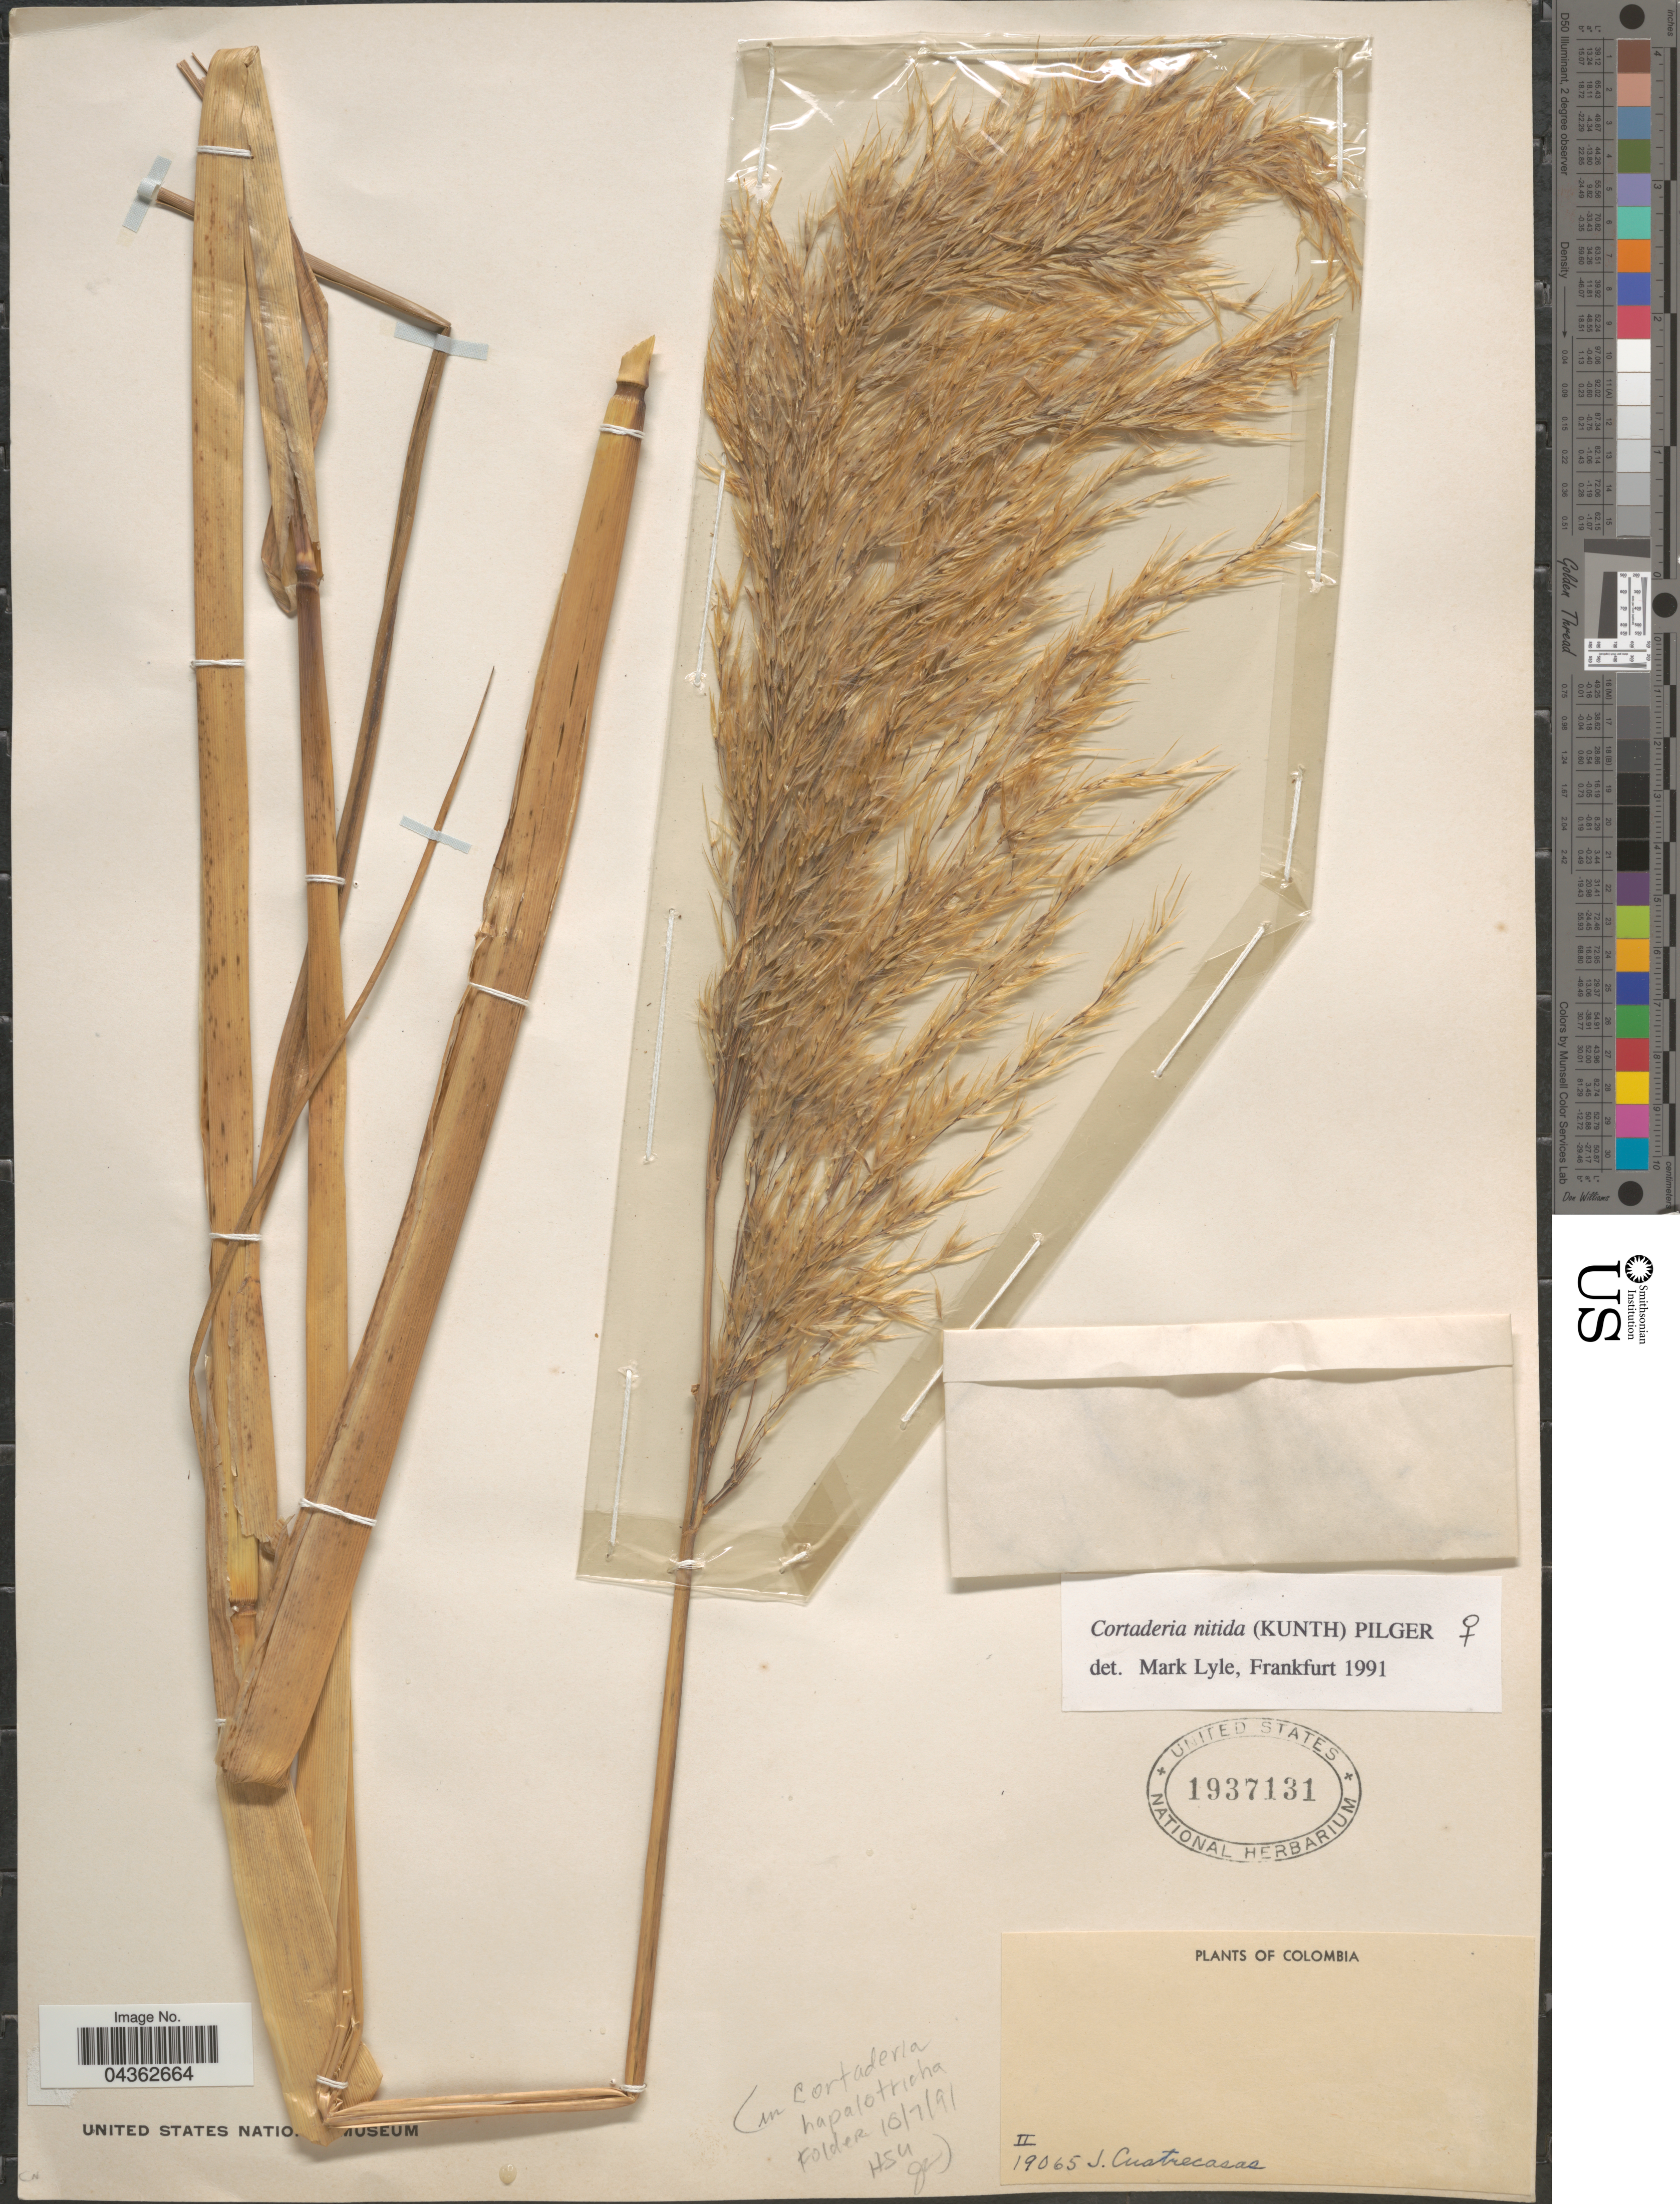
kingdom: Plantae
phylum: Tracheophyta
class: Liliopsida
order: Poales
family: Poaceae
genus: Cortaderia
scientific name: Cortaderia nitida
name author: (Kunth) Pilg.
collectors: J. Cuatrecasas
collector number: II19065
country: Colombia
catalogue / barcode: US 1937131